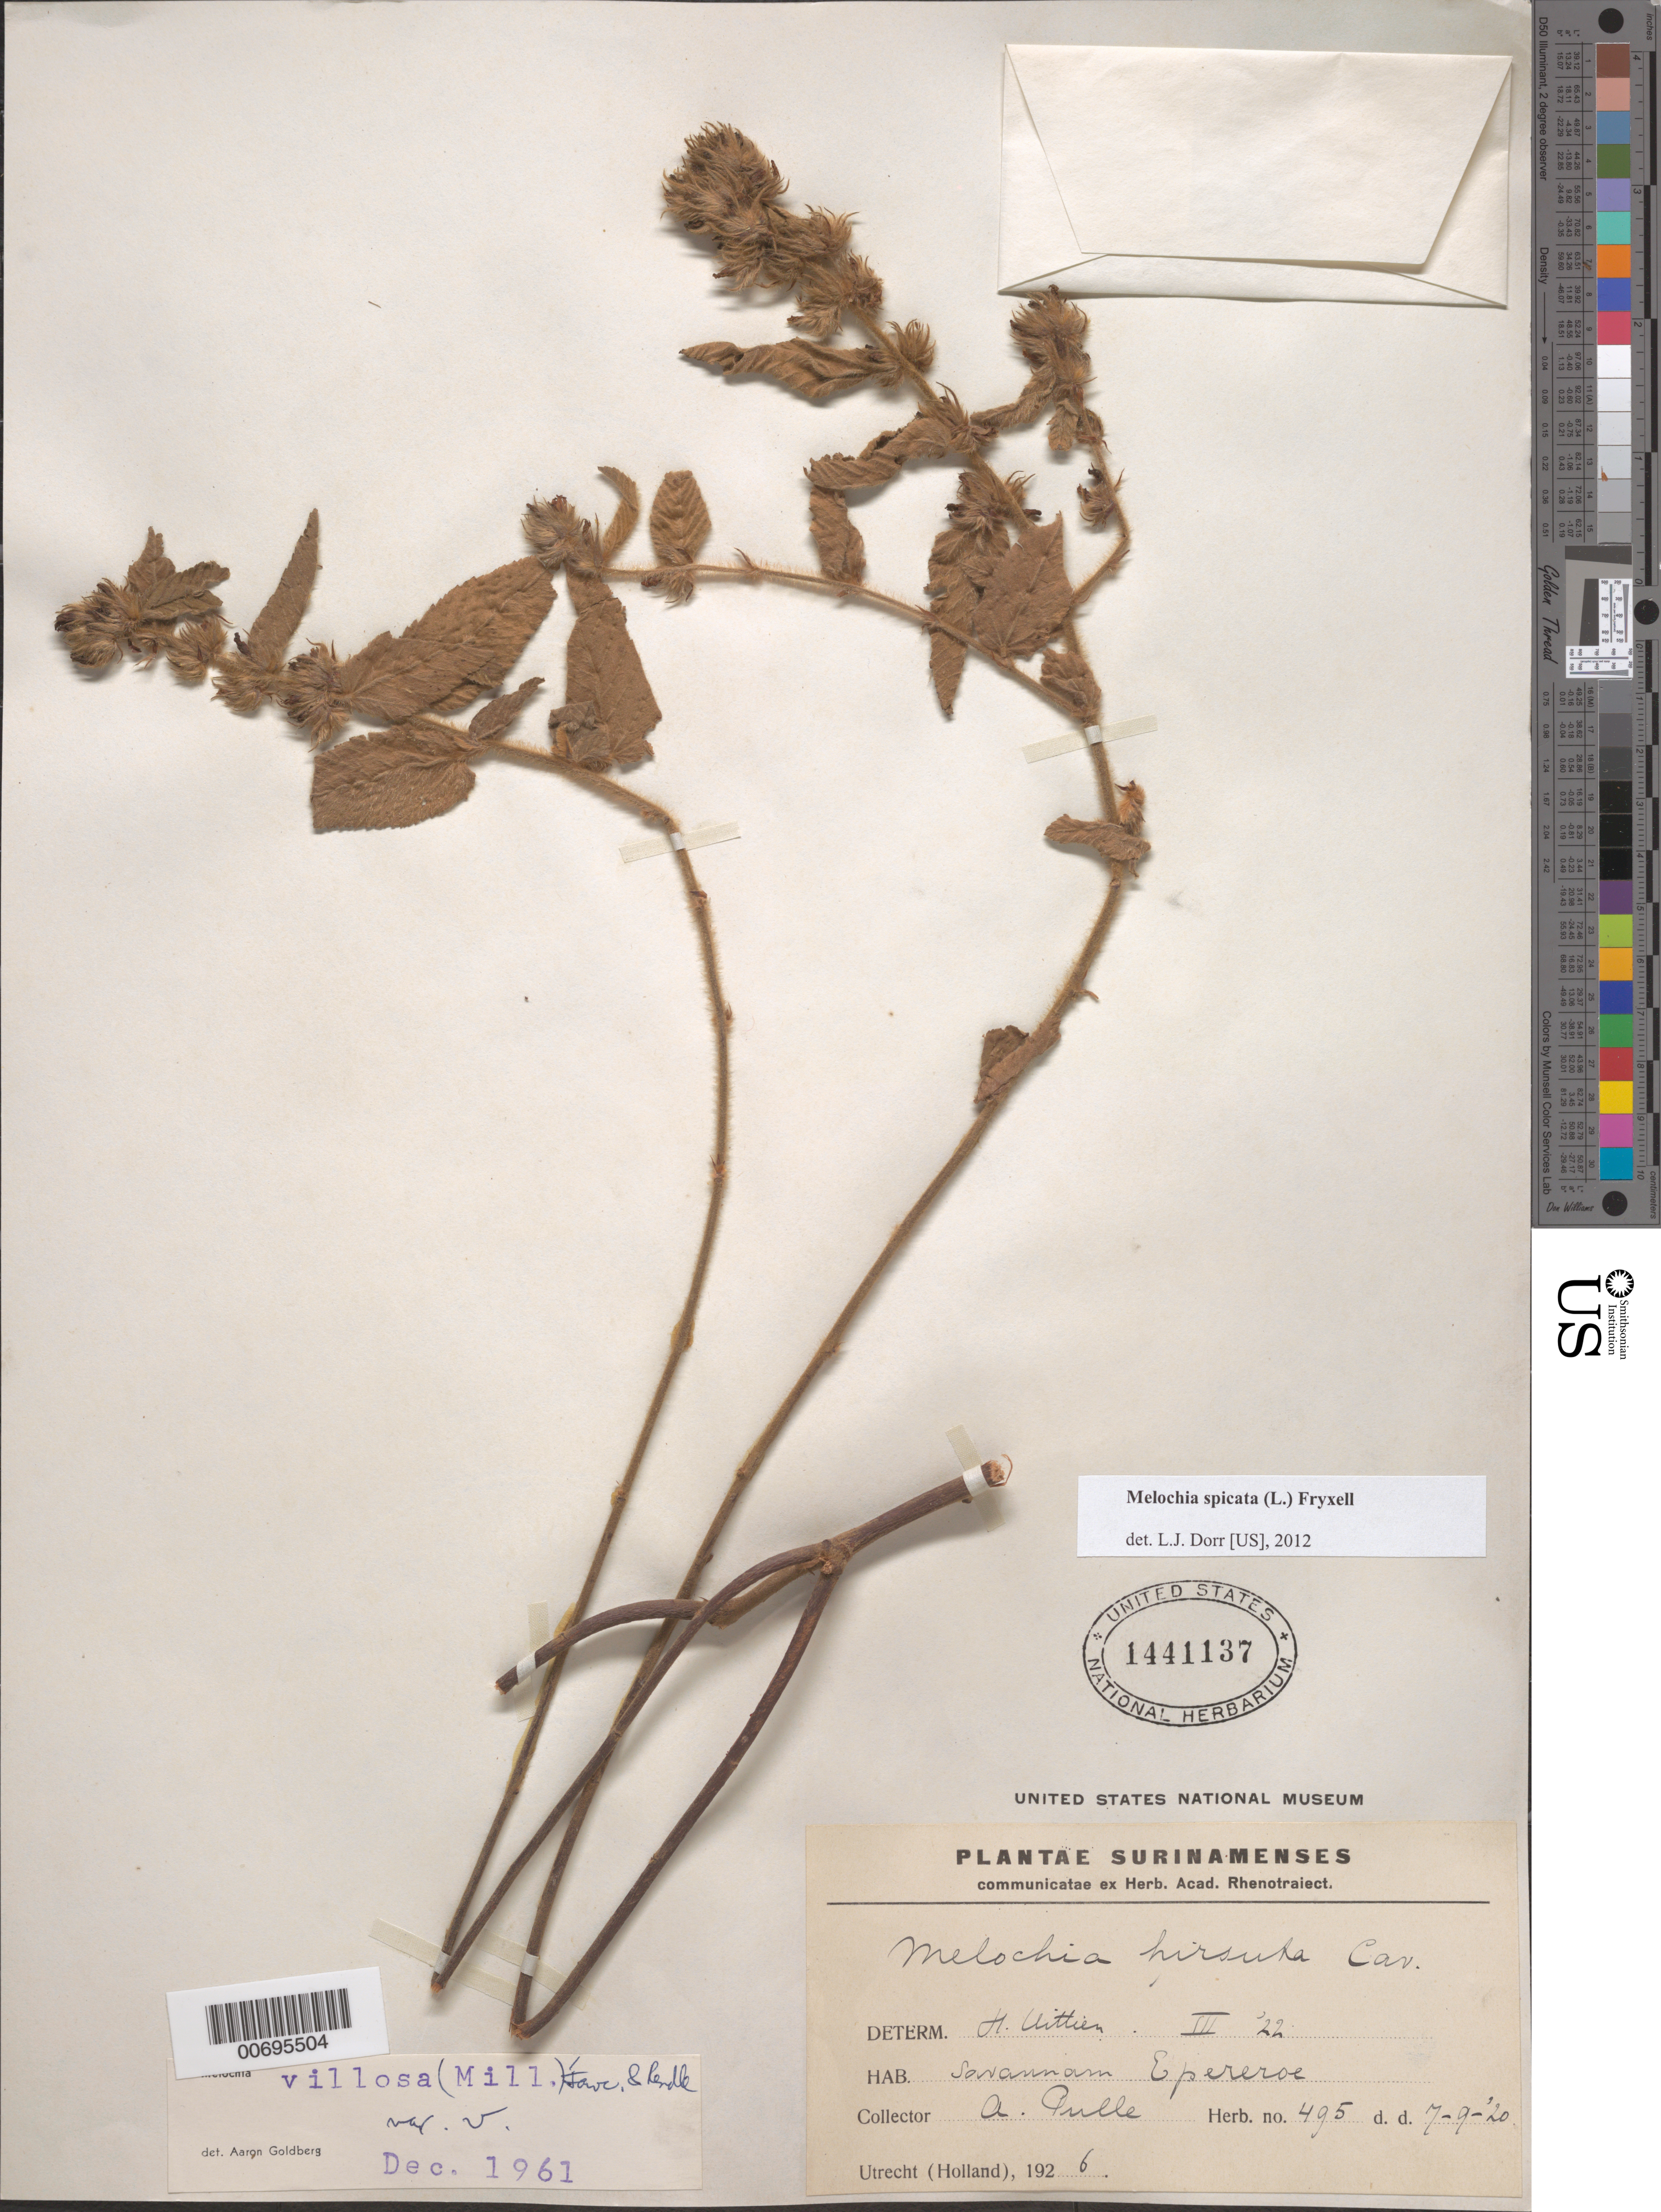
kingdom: Plantae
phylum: Tracheophyta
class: Magnoliopsida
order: Malvales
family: Malvaceae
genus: Melochia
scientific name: Melochia spicata var. spicata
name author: (L.) Fryxell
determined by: Dorr, L. J., (BOT), Smithsonian Institution - National Museum of Natural History (UNITED STATES)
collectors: A. A. Pulle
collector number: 495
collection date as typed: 7-Sep-20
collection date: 1920-09-07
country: Suriname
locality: Epereroe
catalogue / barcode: US 1441137